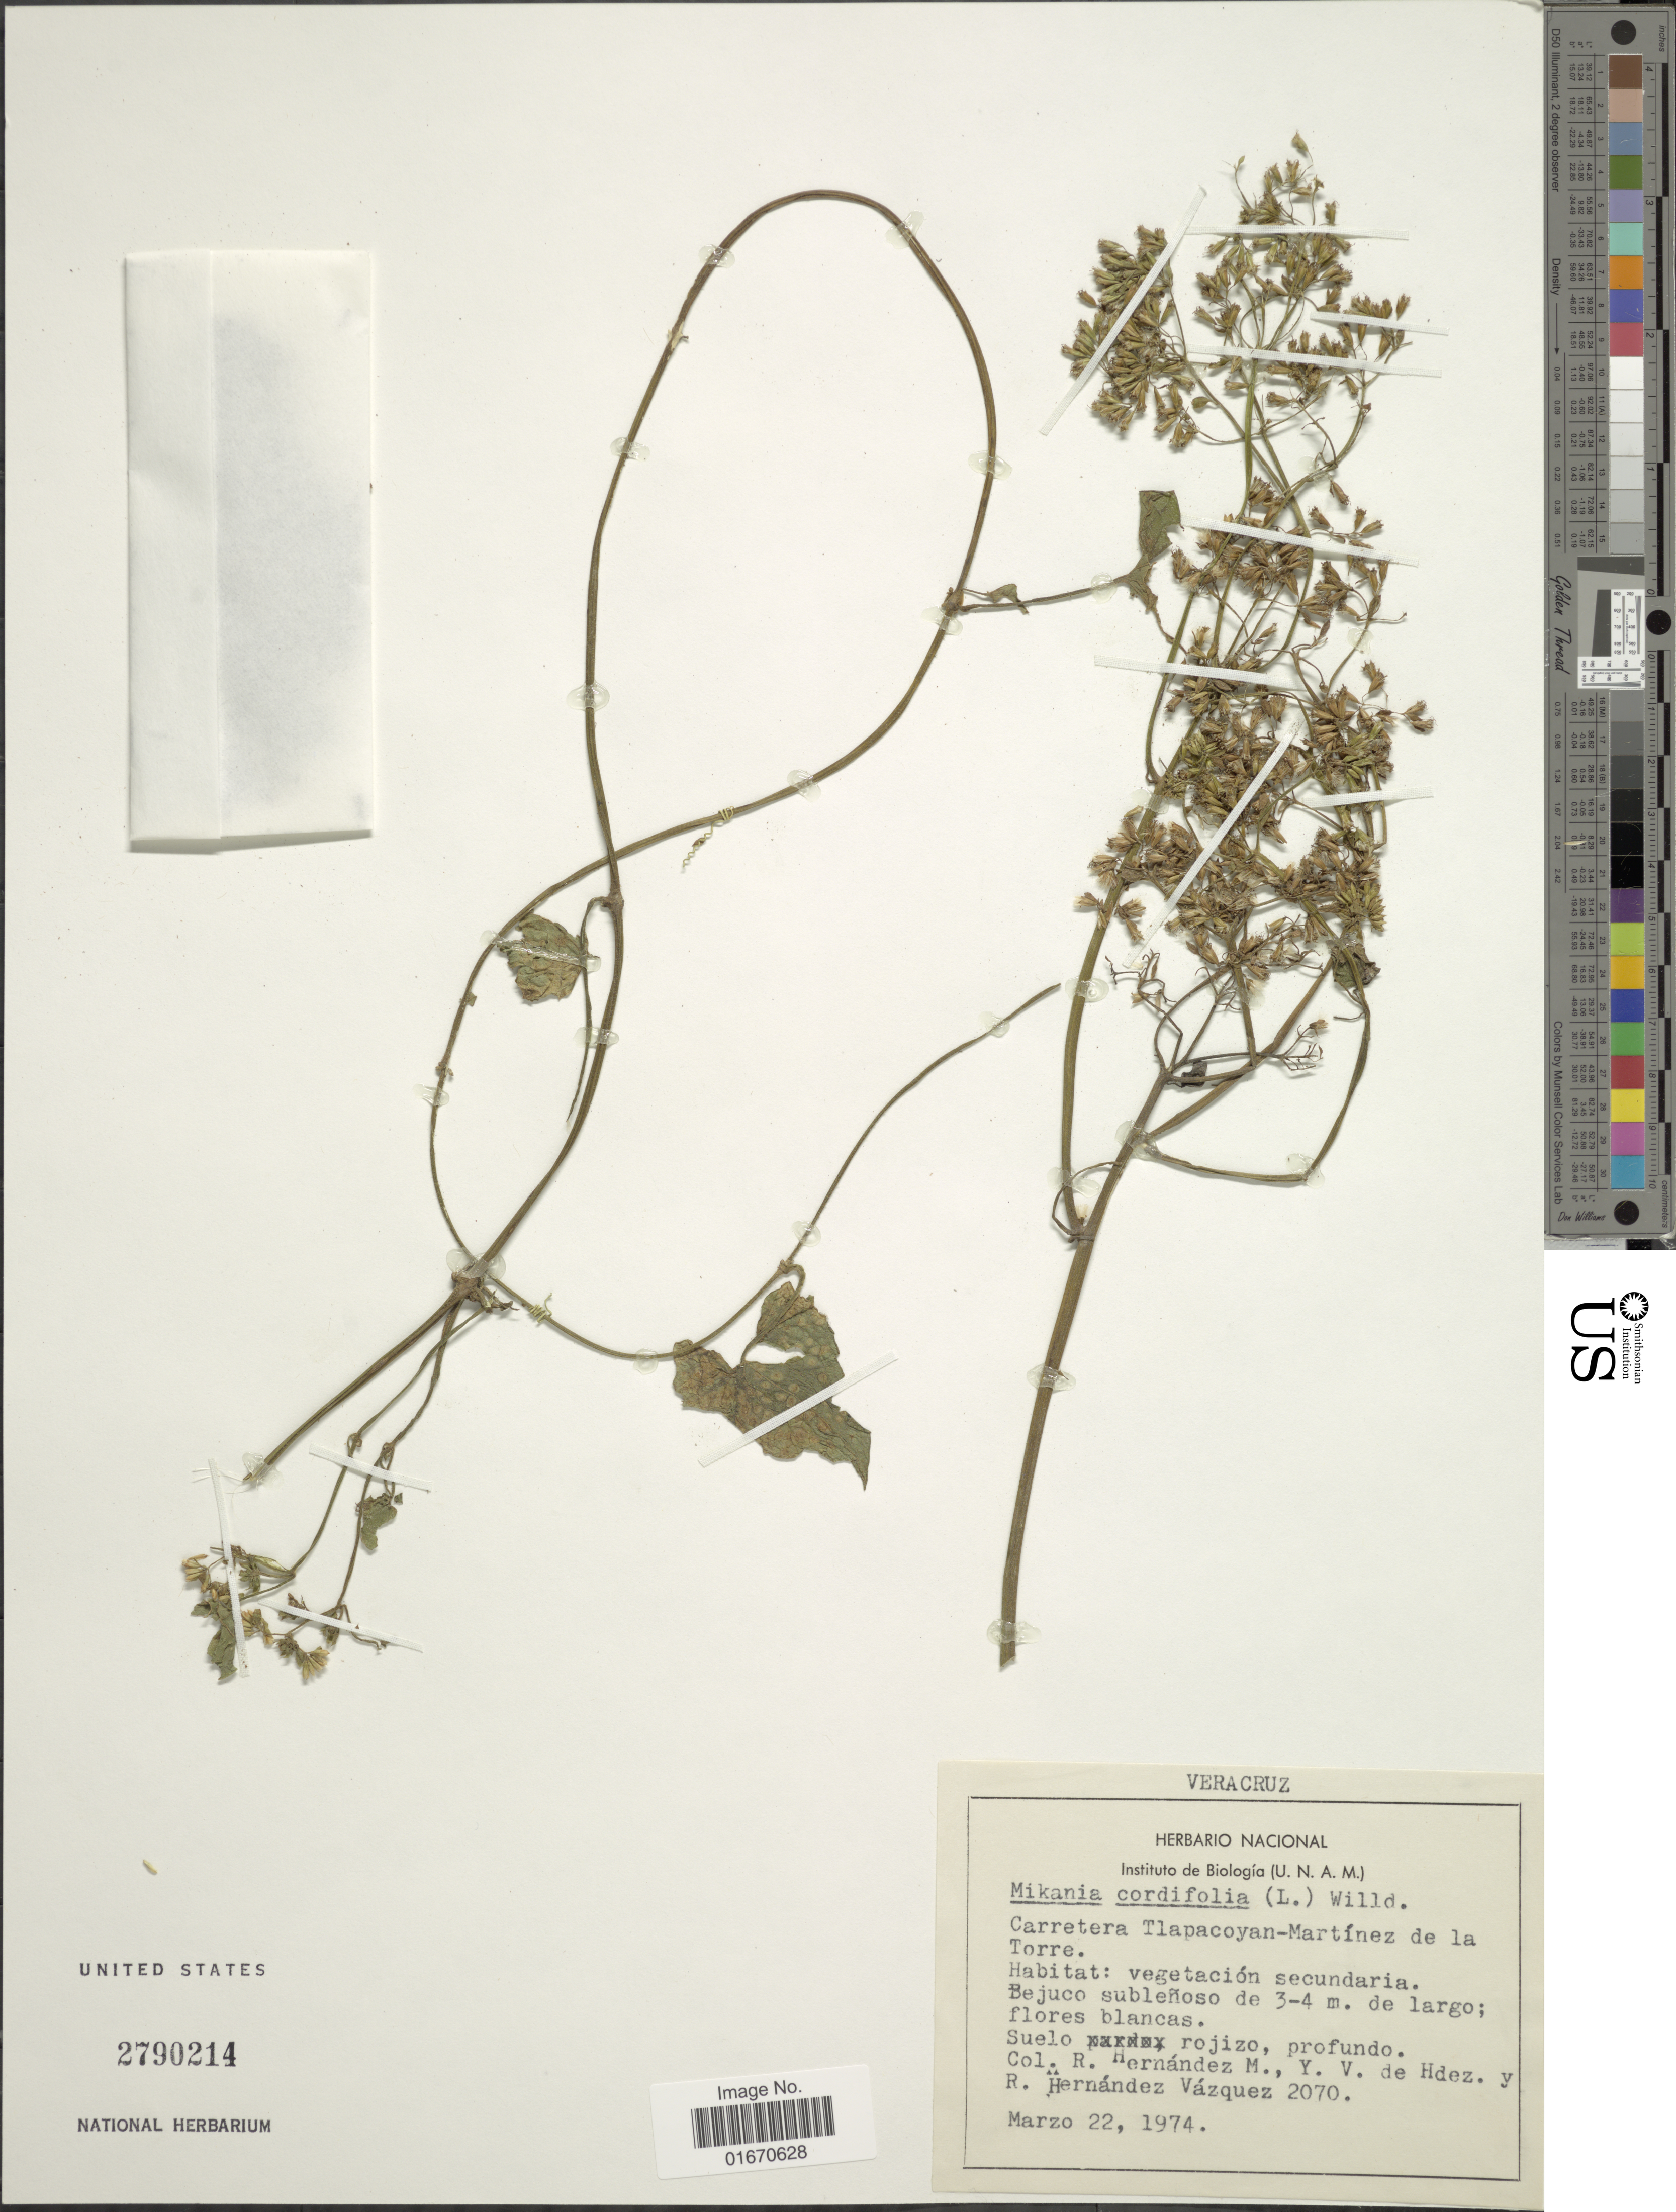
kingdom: Plantae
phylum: Tracheophyta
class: Magnoliopsida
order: Asterales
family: Asteraceae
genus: Mikania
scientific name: Mikania micrantha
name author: Kunth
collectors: R. Hernández M., Y. V. De Hdez & R. Hernandez V.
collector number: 2070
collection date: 1974-03-22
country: Mexico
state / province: Veracruz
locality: Veracruz, Carretera Tlapacoyan-Martinez de la Torre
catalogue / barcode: US 2790214